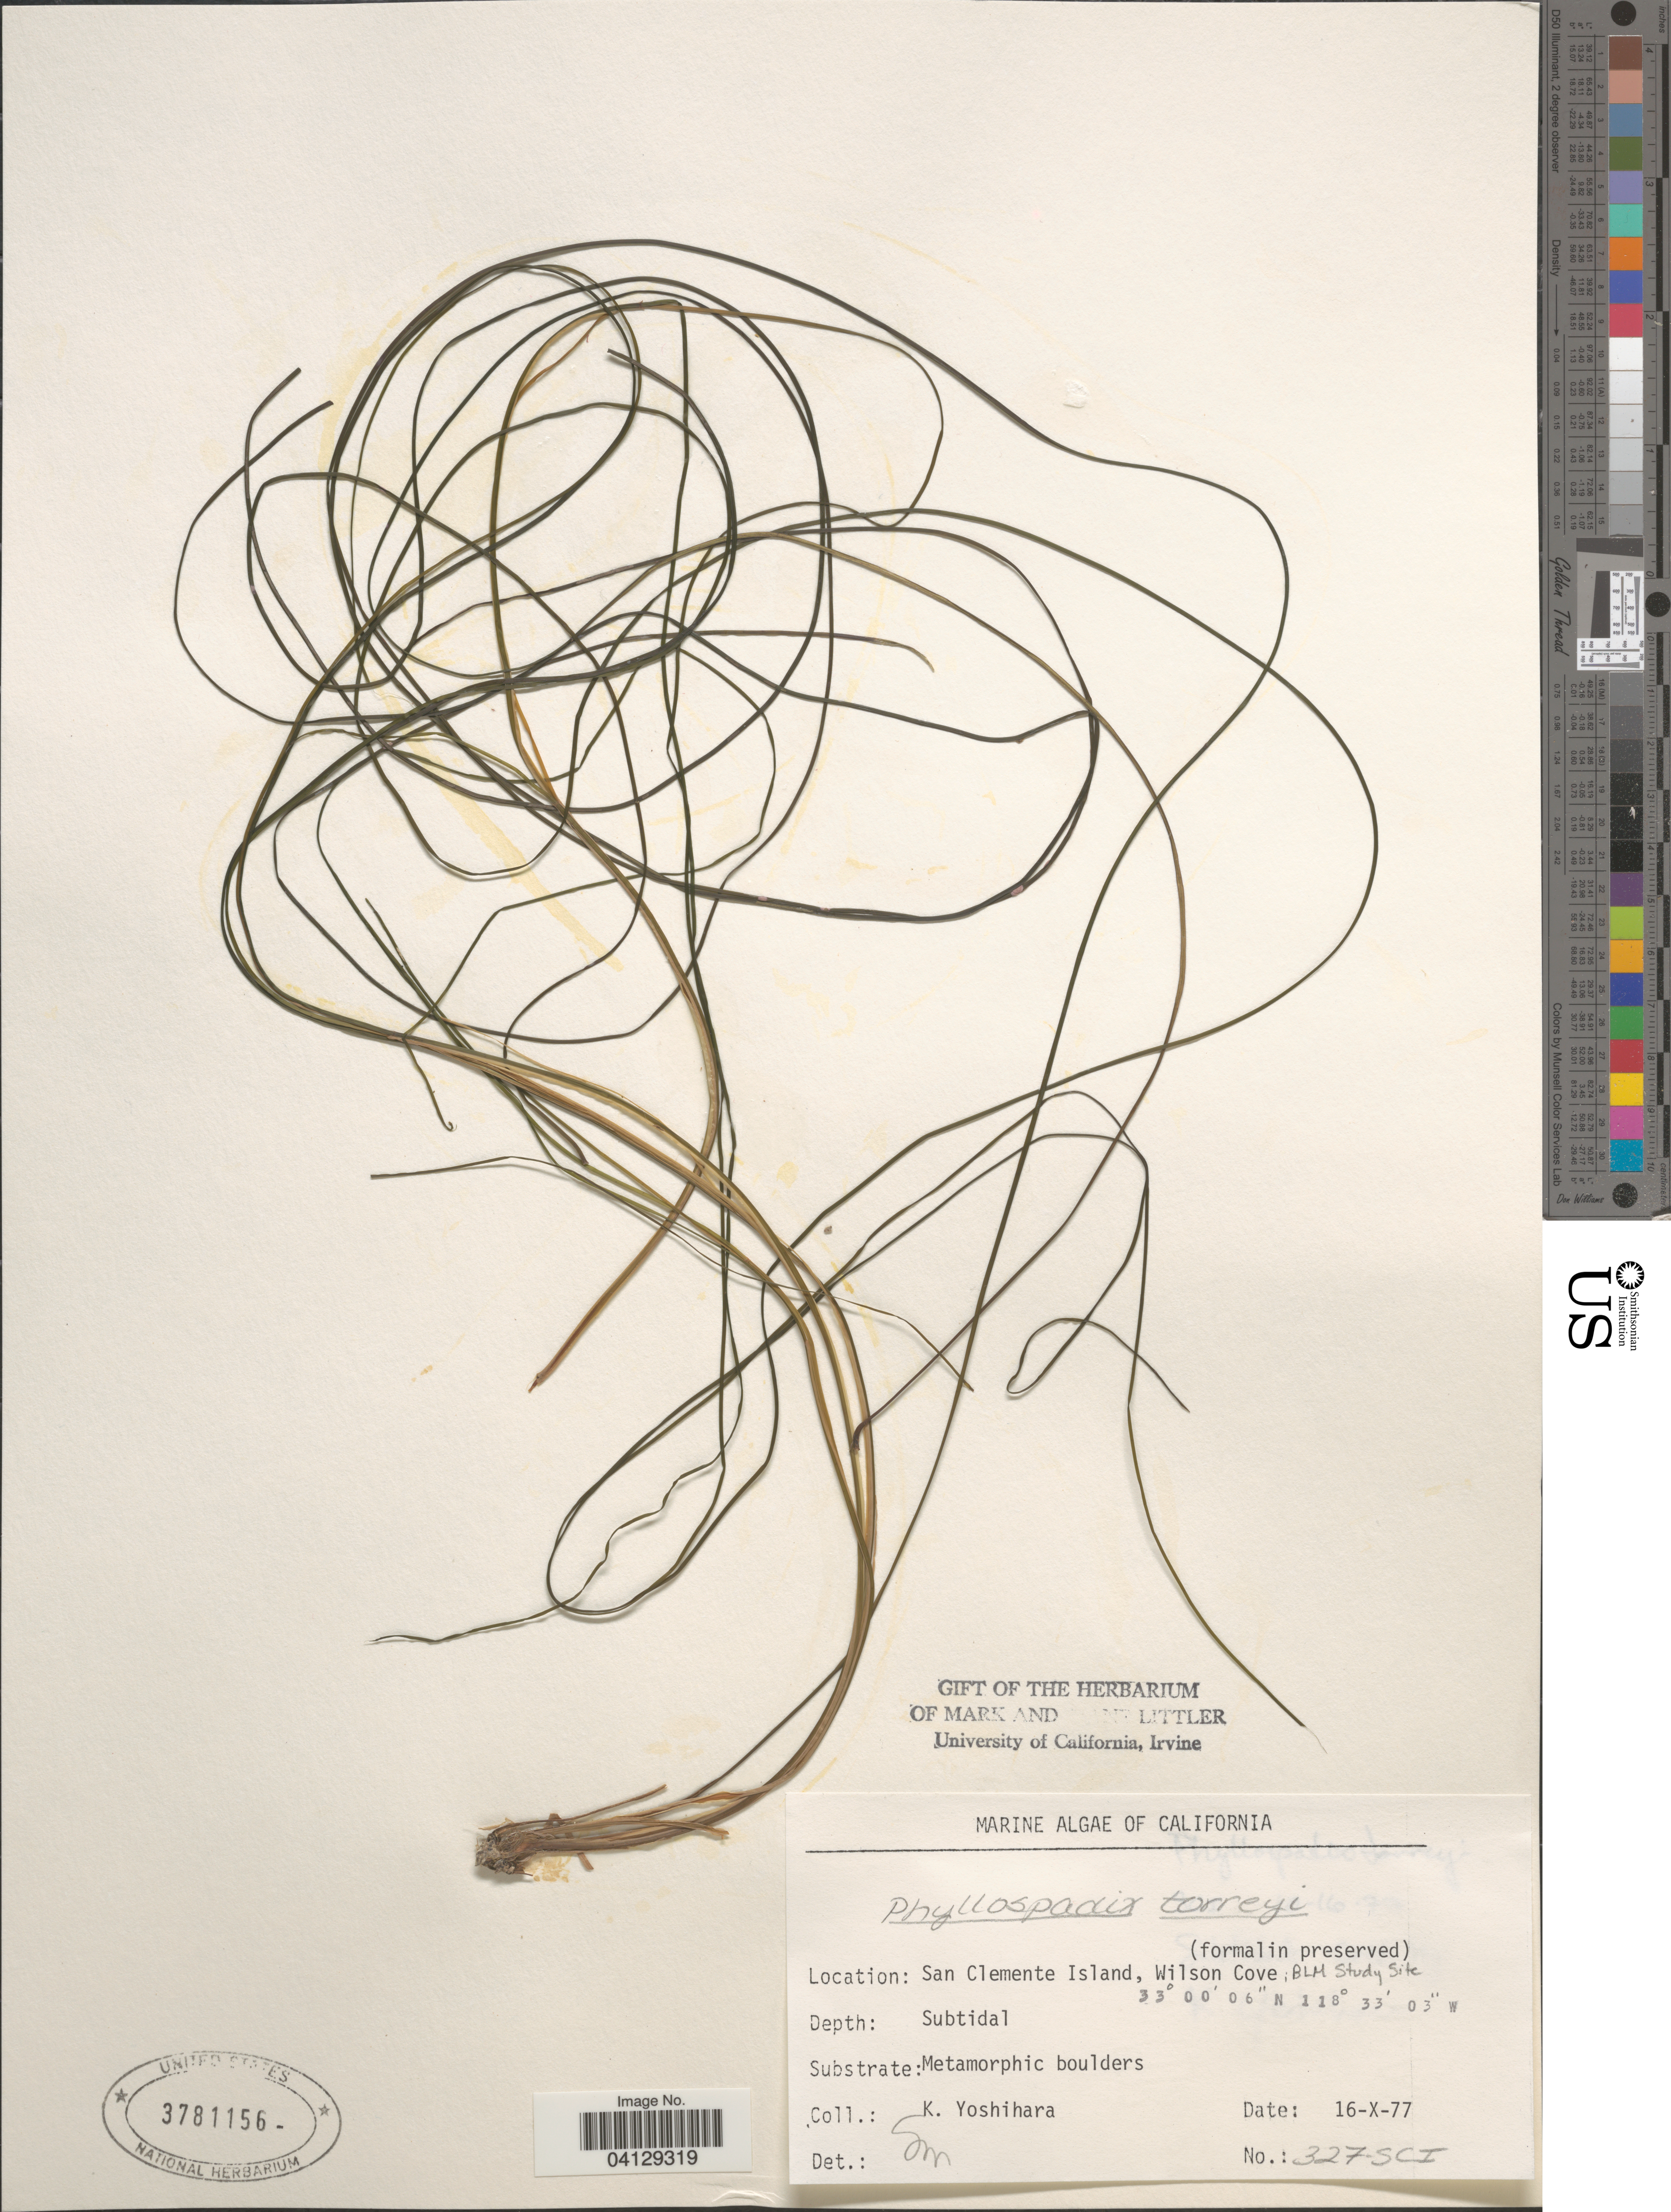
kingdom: Plantae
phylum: Tracheophyta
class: Liliopsida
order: Alismatales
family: Zosteraceae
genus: Phyllospadix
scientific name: Phyllospadix torreyi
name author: S. Watson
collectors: K. Yoshihara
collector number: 327SCI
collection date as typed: Transcribed d/m/y: 16/10/77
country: United States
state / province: California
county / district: Los Angeles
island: San Clemente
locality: San Clemente Island, Wilson Cove; BLM Study Site.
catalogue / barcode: US 3781156